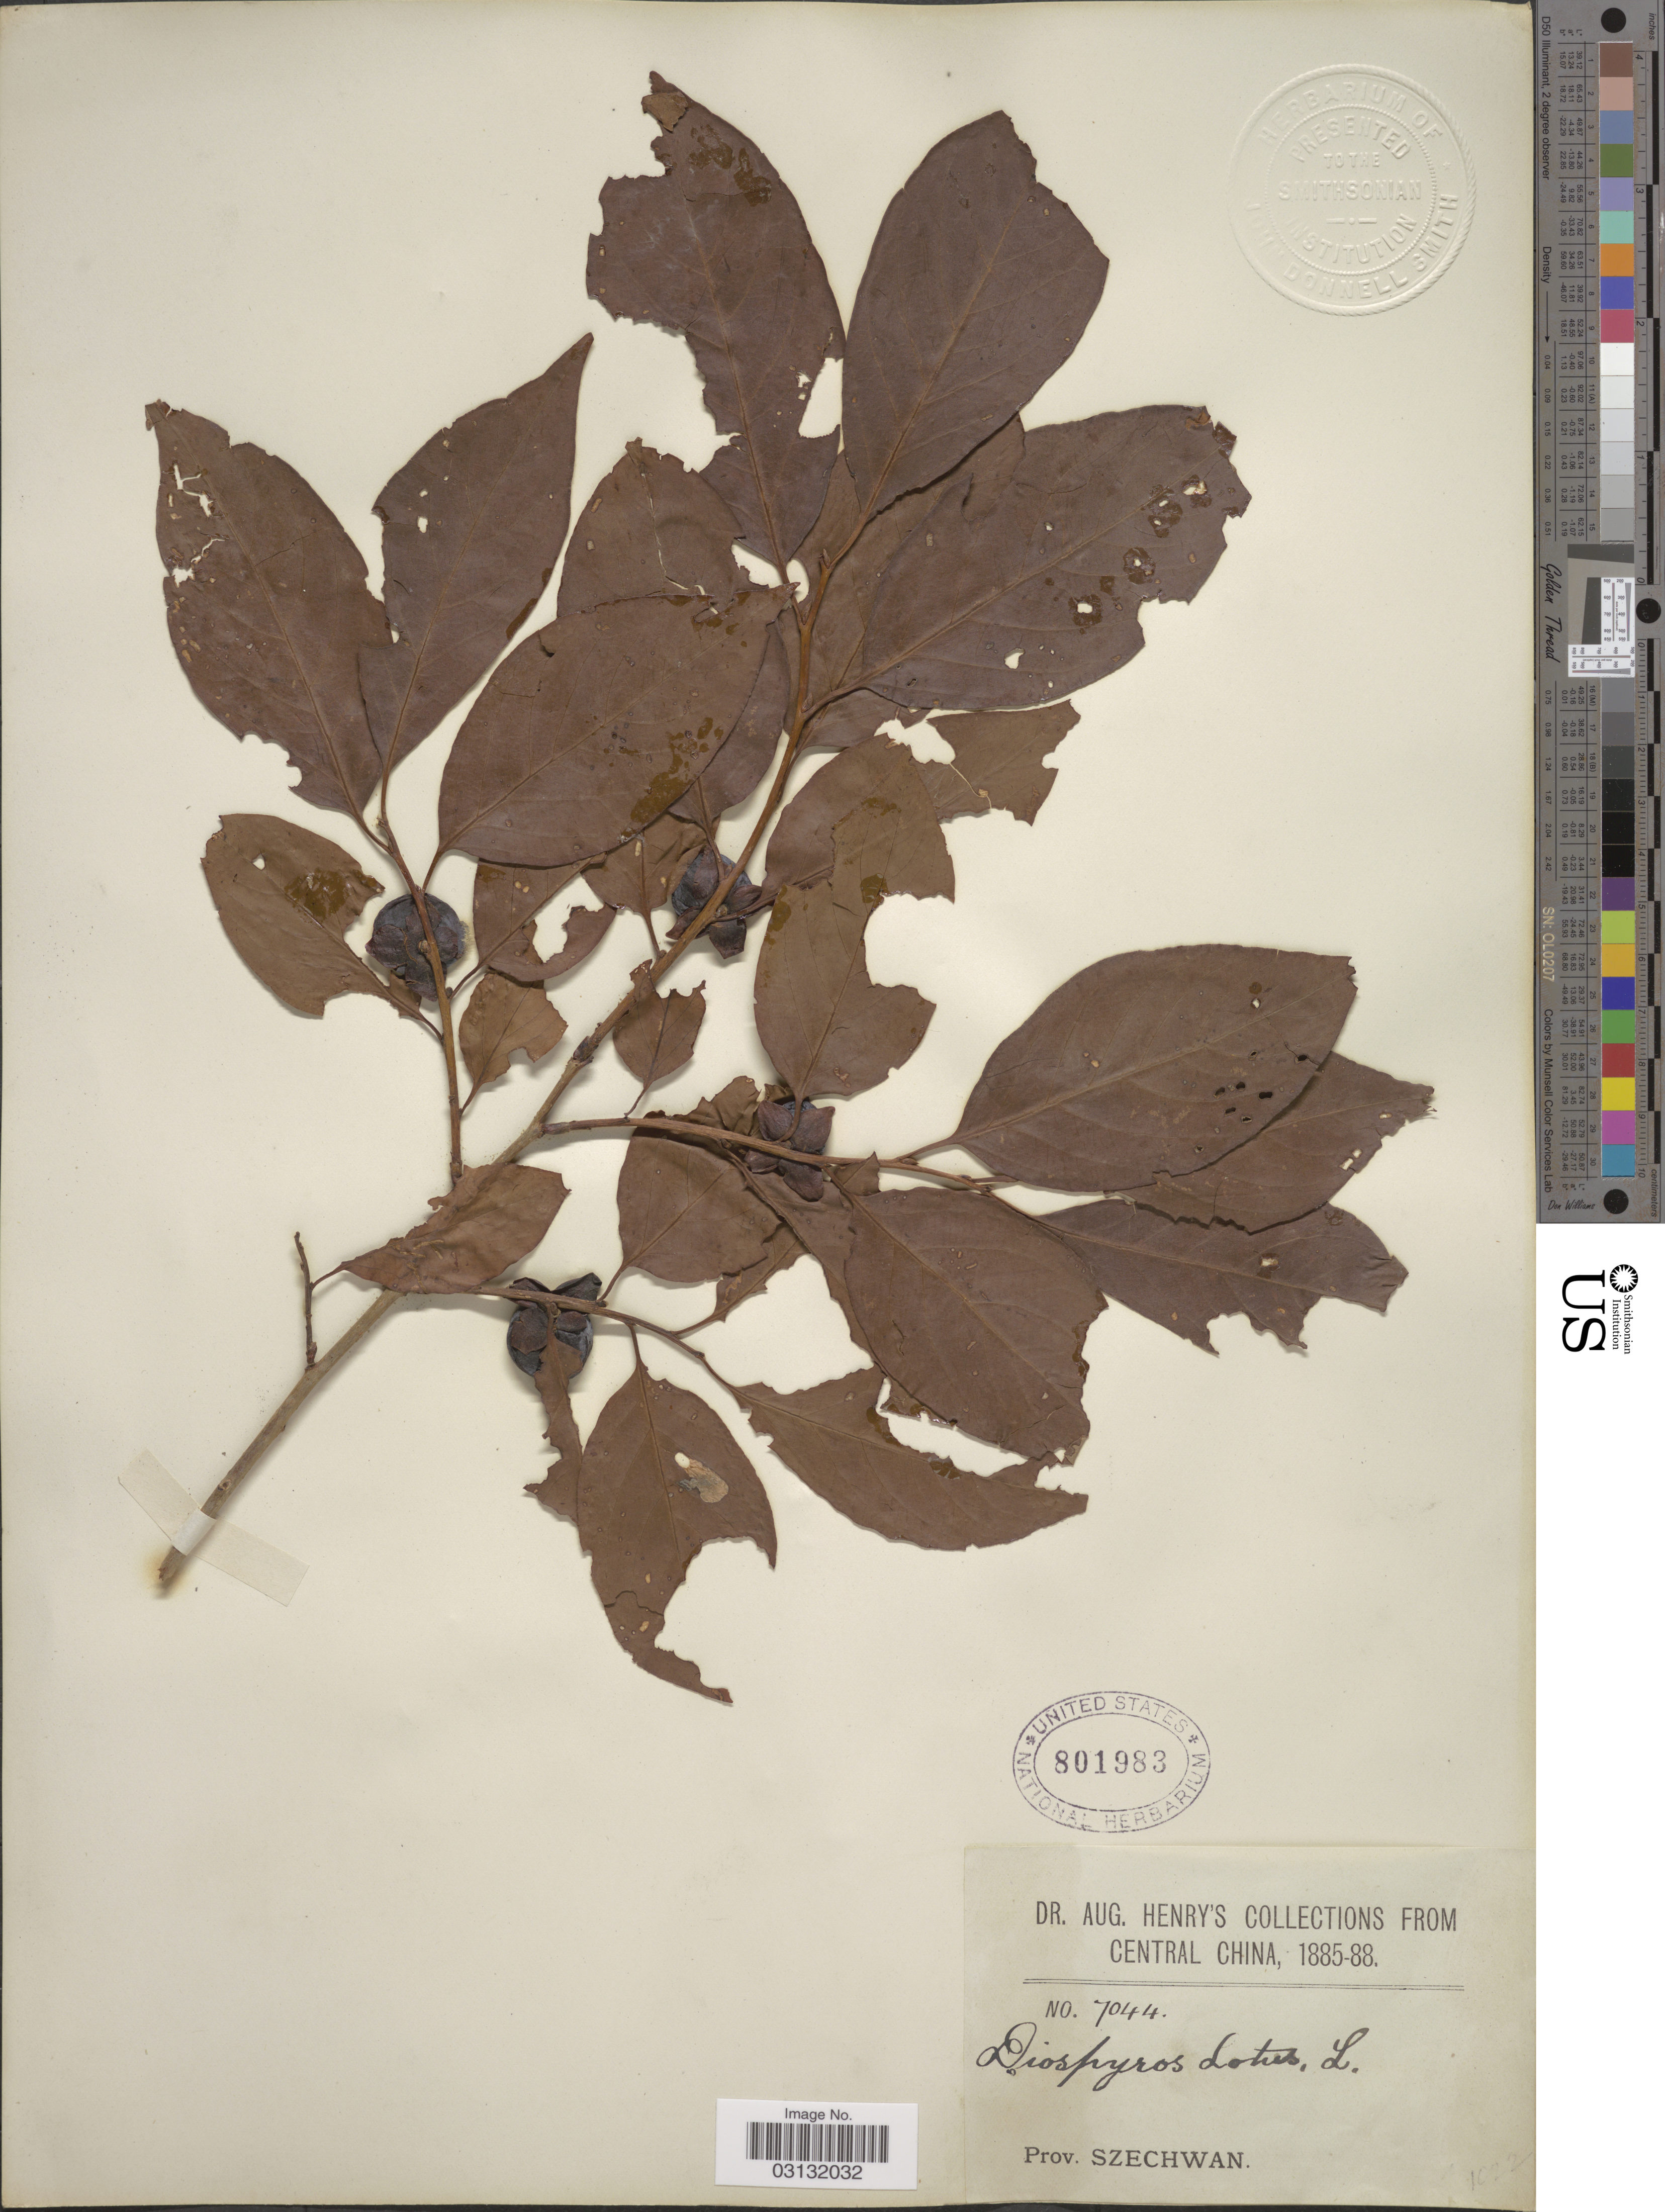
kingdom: Plantae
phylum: Tracheophyta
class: Magnoliopsida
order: Ericales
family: Ebenaceae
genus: Diospyros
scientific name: Diospyros lotus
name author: L.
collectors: A. Henry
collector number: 7044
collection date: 1885/1888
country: China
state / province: Sichuan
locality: Central China, Prov. Szechwan.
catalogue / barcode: US 801983